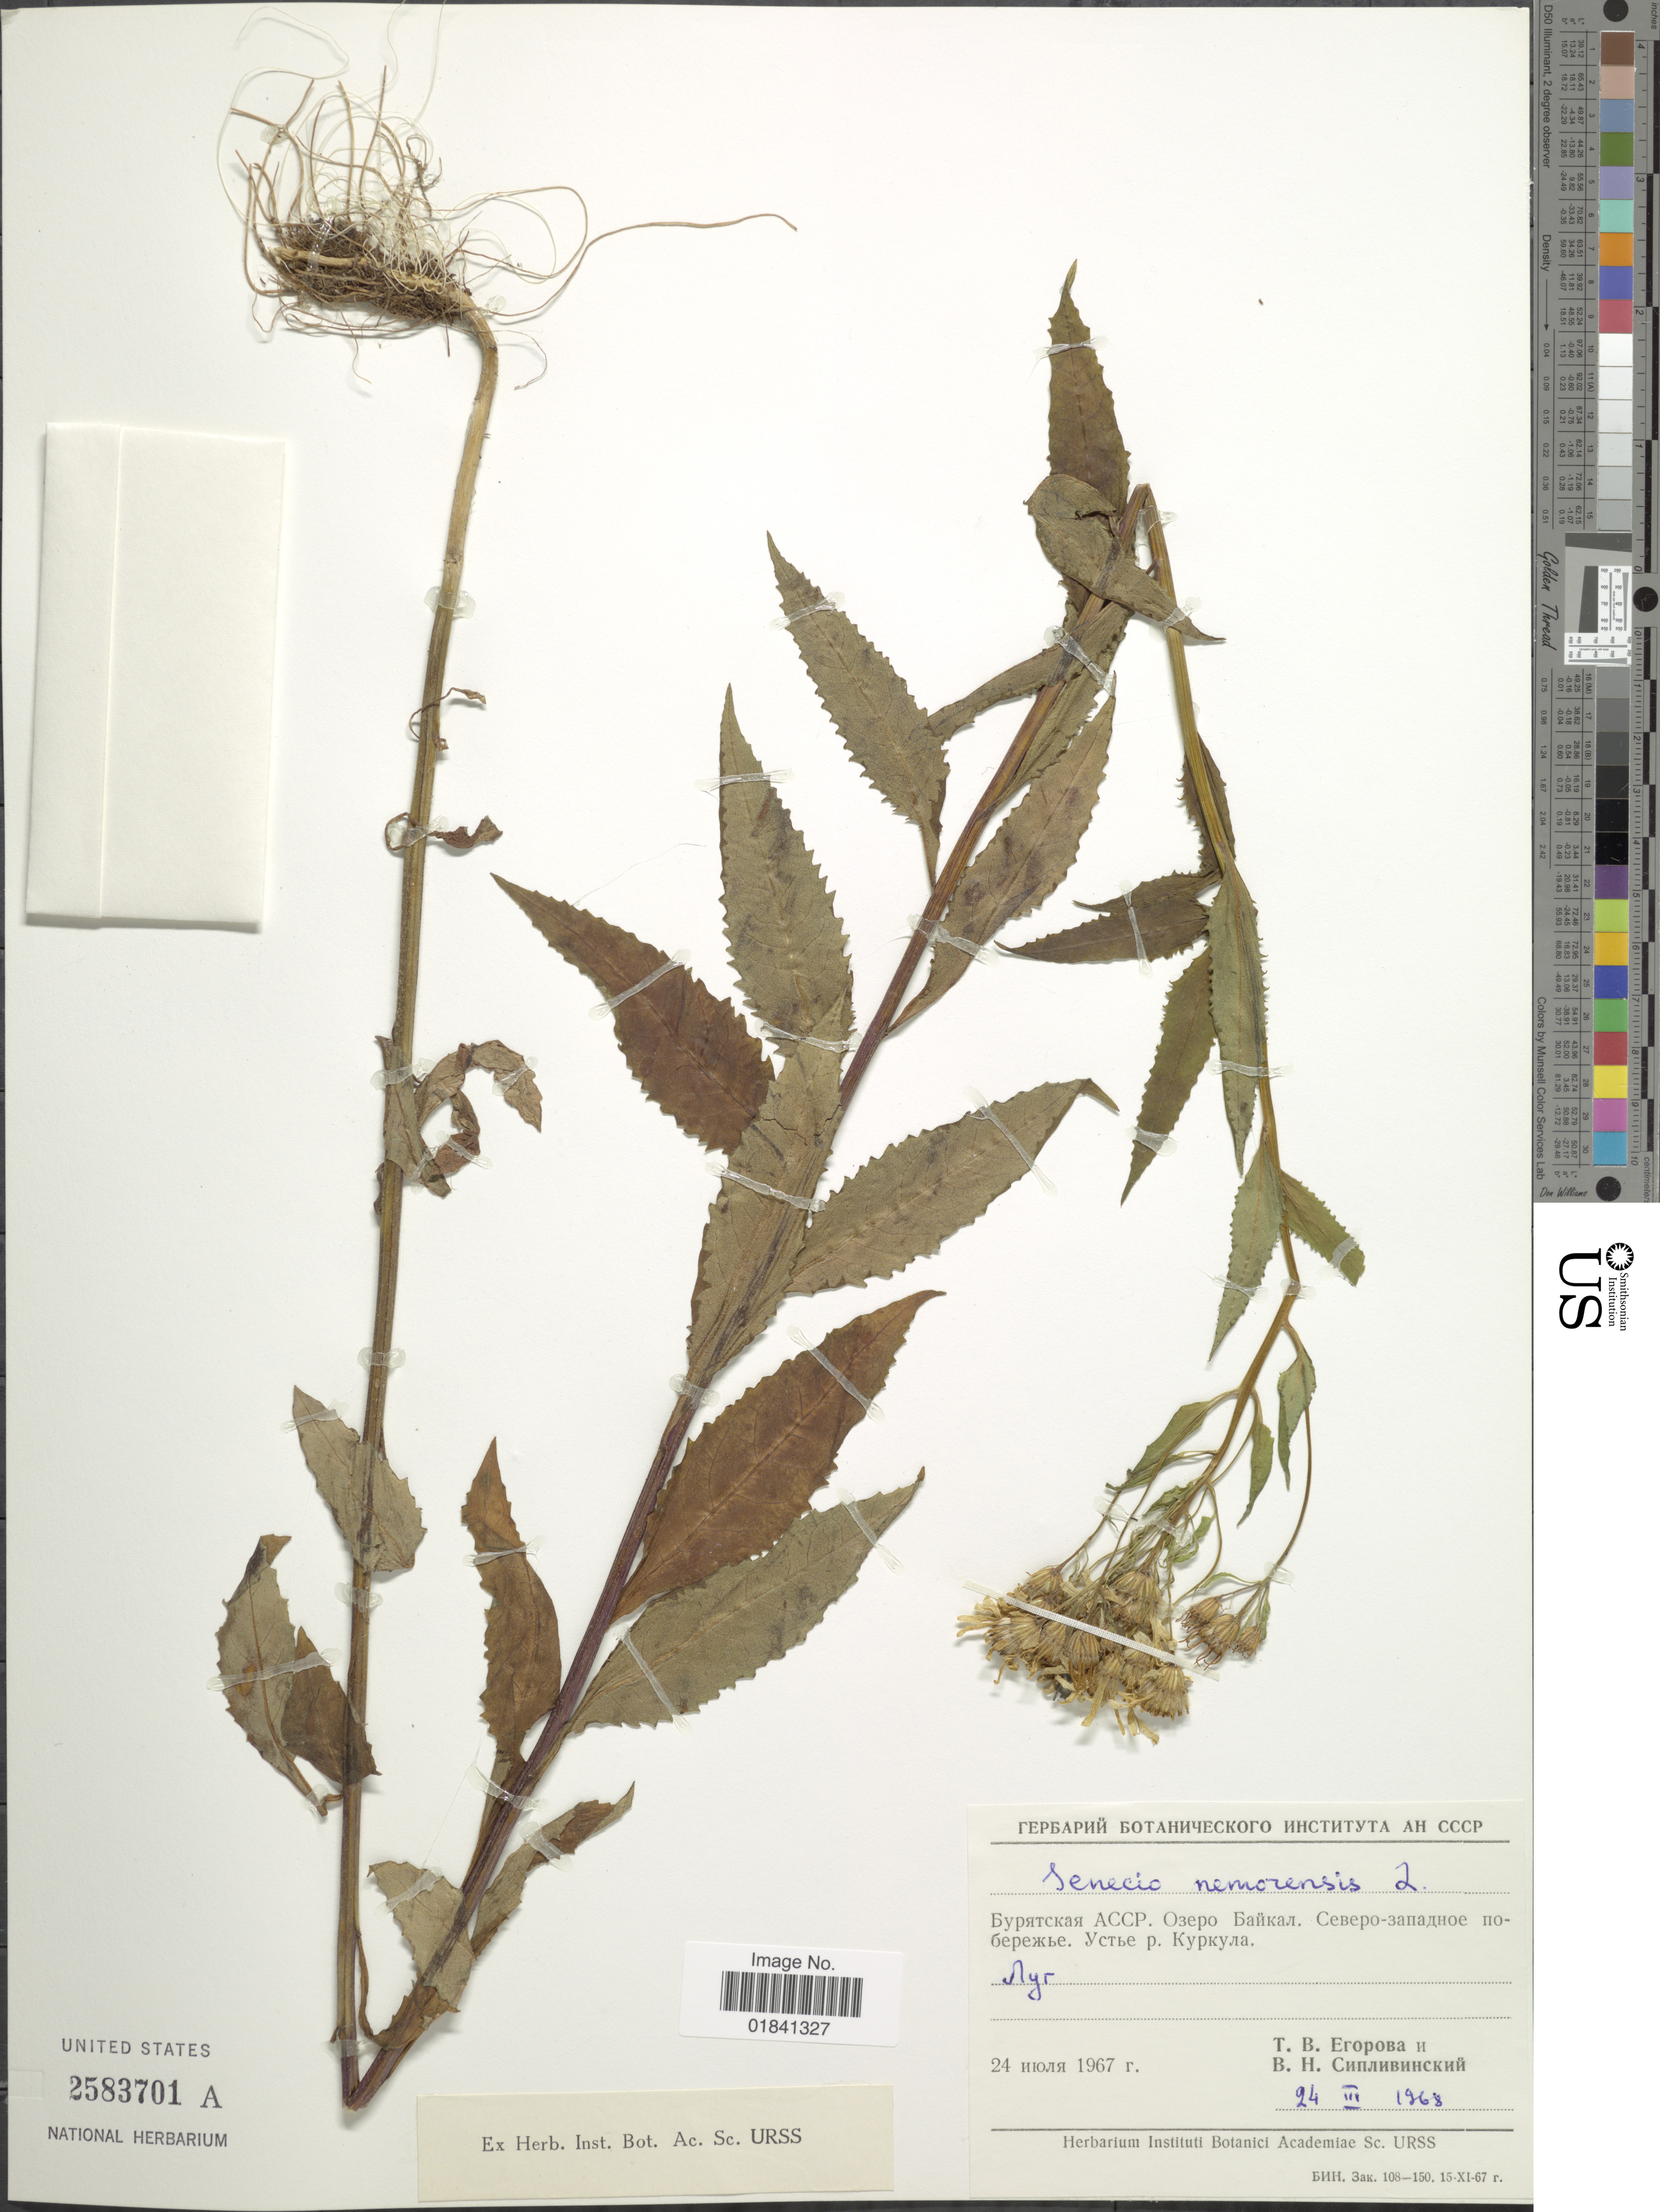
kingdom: Plantae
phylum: Tracheophyta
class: Magnoliopsida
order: Asterales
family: Asteraceae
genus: Senecio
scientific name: Senecio nemorensis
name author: L.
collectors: T. Eropoba & Collector illegible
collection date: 1968-03-24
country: U.S.S.R.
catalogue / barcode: US 2583701A